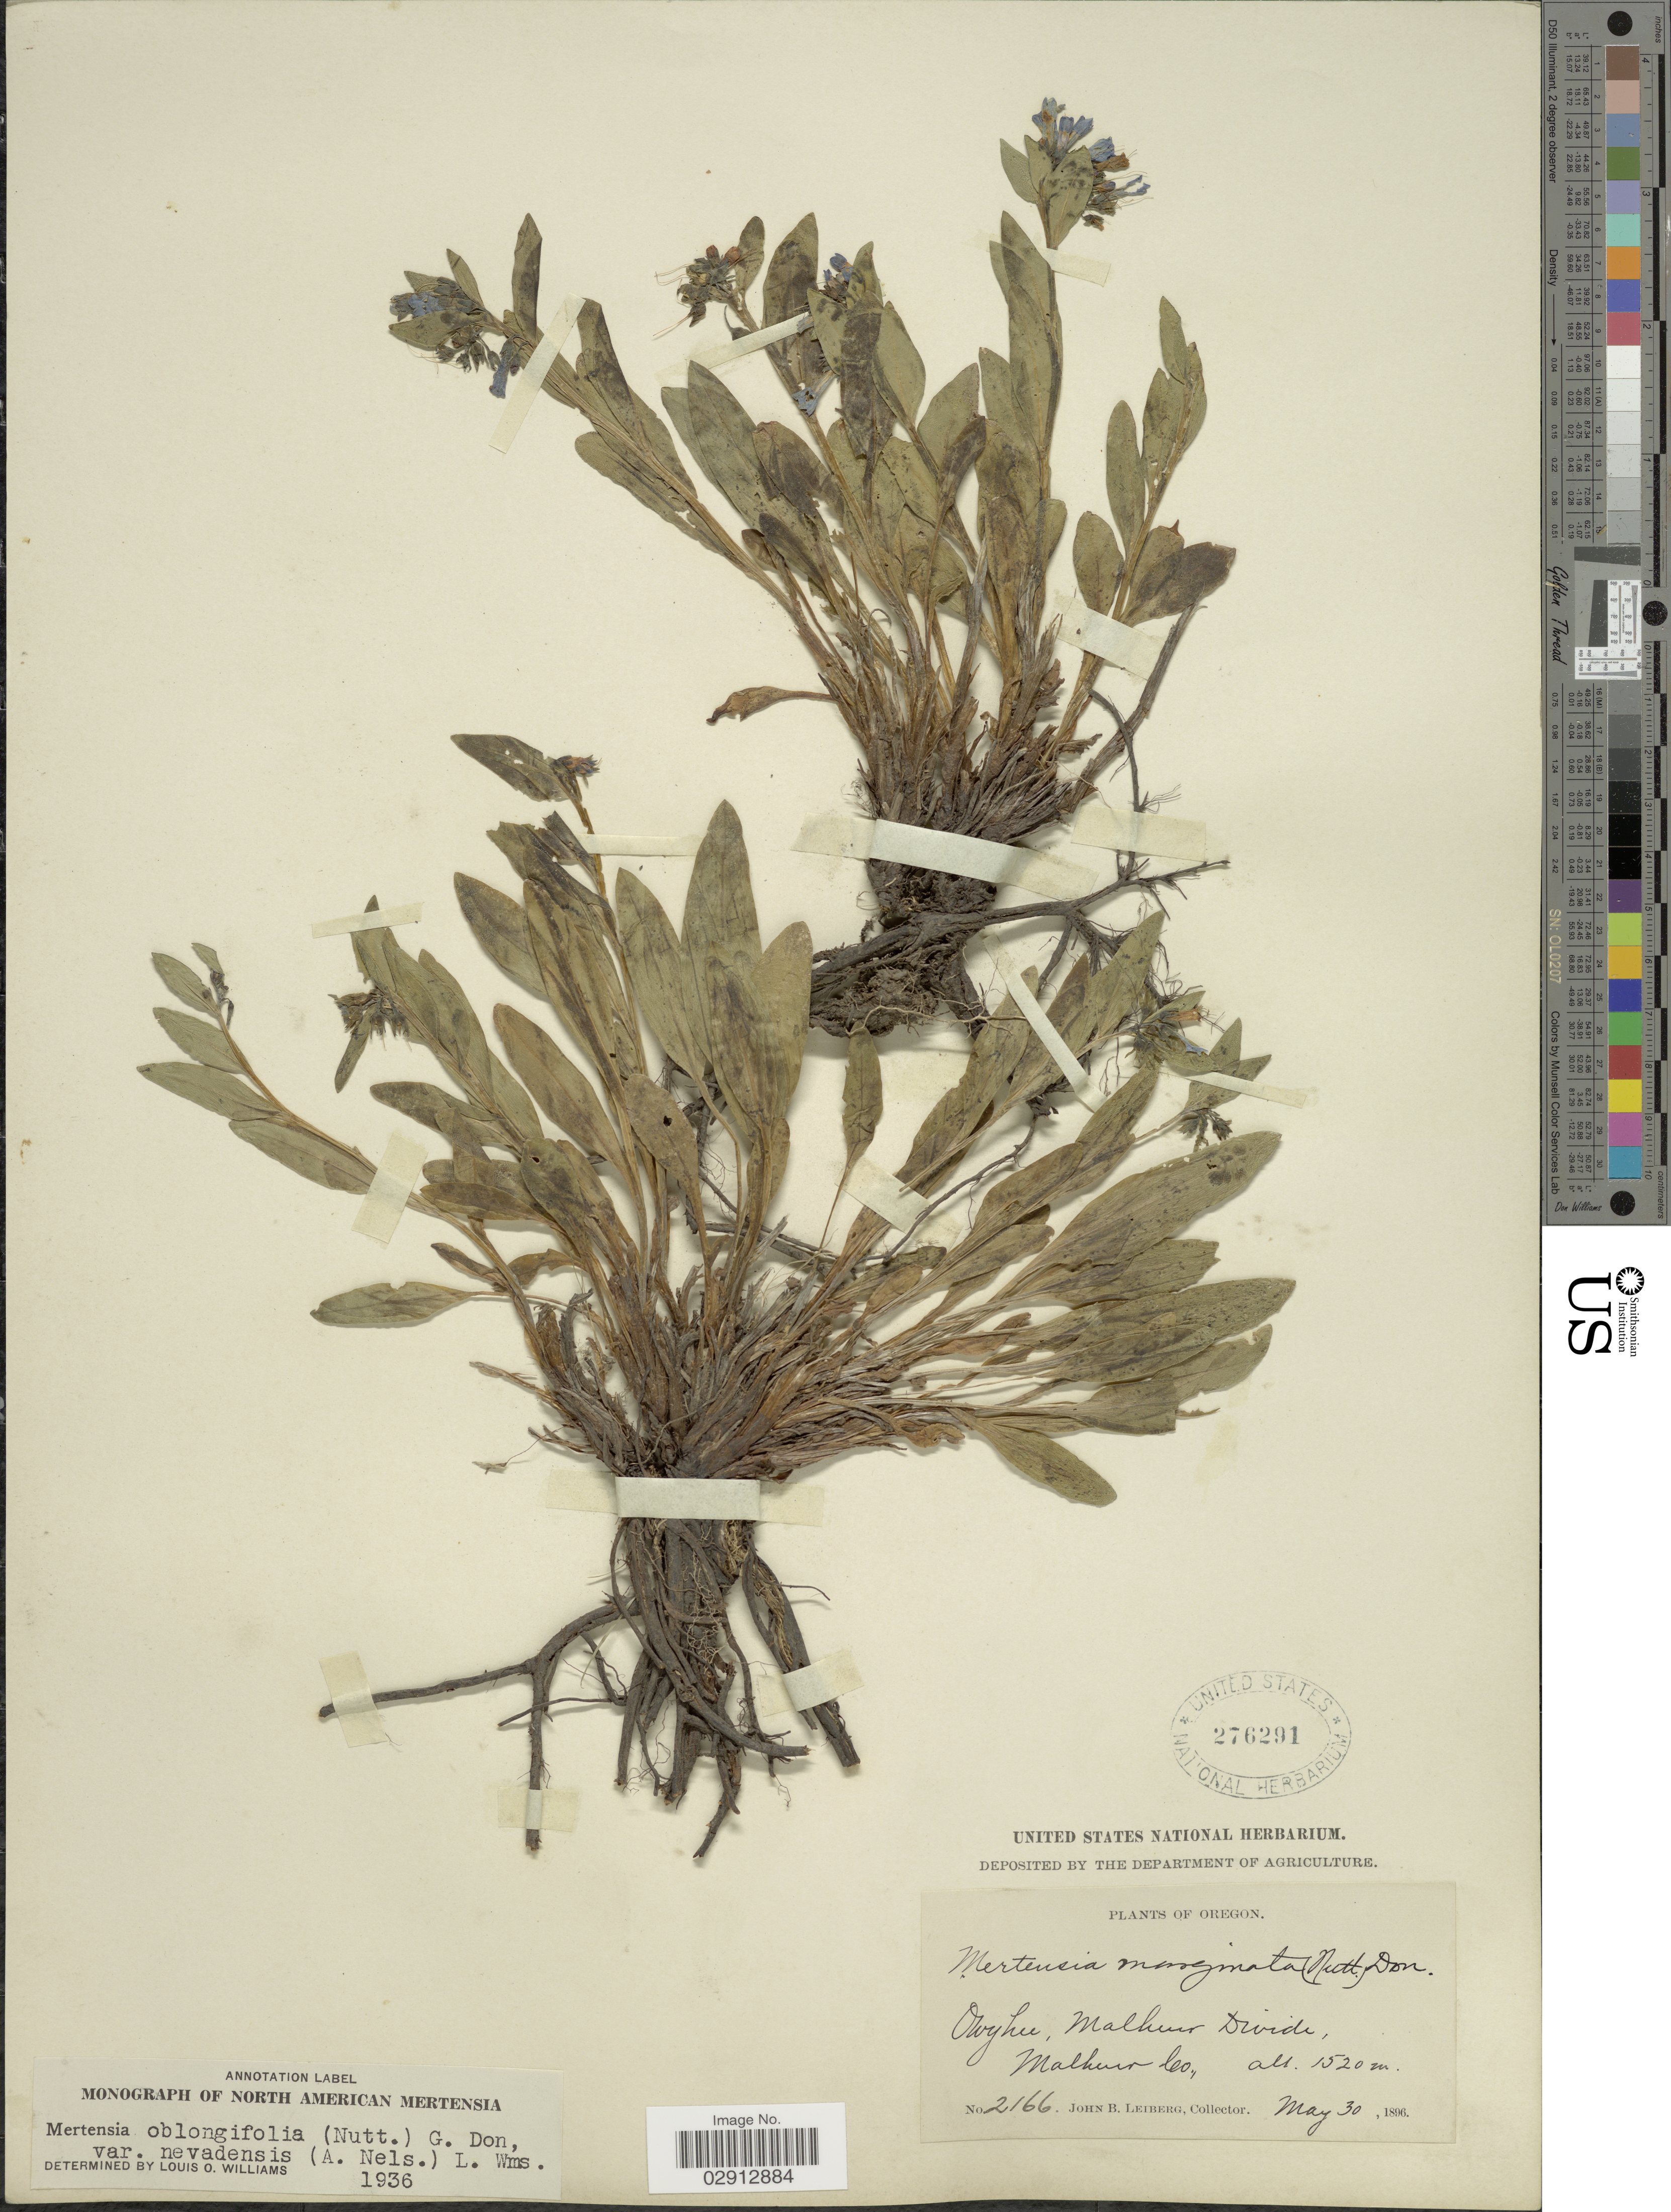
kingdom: Plantae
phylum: Tracheophyta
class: Magnoliopsida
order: Boraginales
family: Boraginaceae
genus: Mertensia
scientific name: Mertensia oblongifolia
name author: (Nutt.) G. Don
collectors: J. B. Leiberg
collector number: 2166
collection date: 1896-05-30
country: United States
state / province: Oregon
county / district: Malheur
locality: Owyhee, Malheur Divide, Malheur Co.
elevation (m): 1520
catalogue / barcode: US 276291